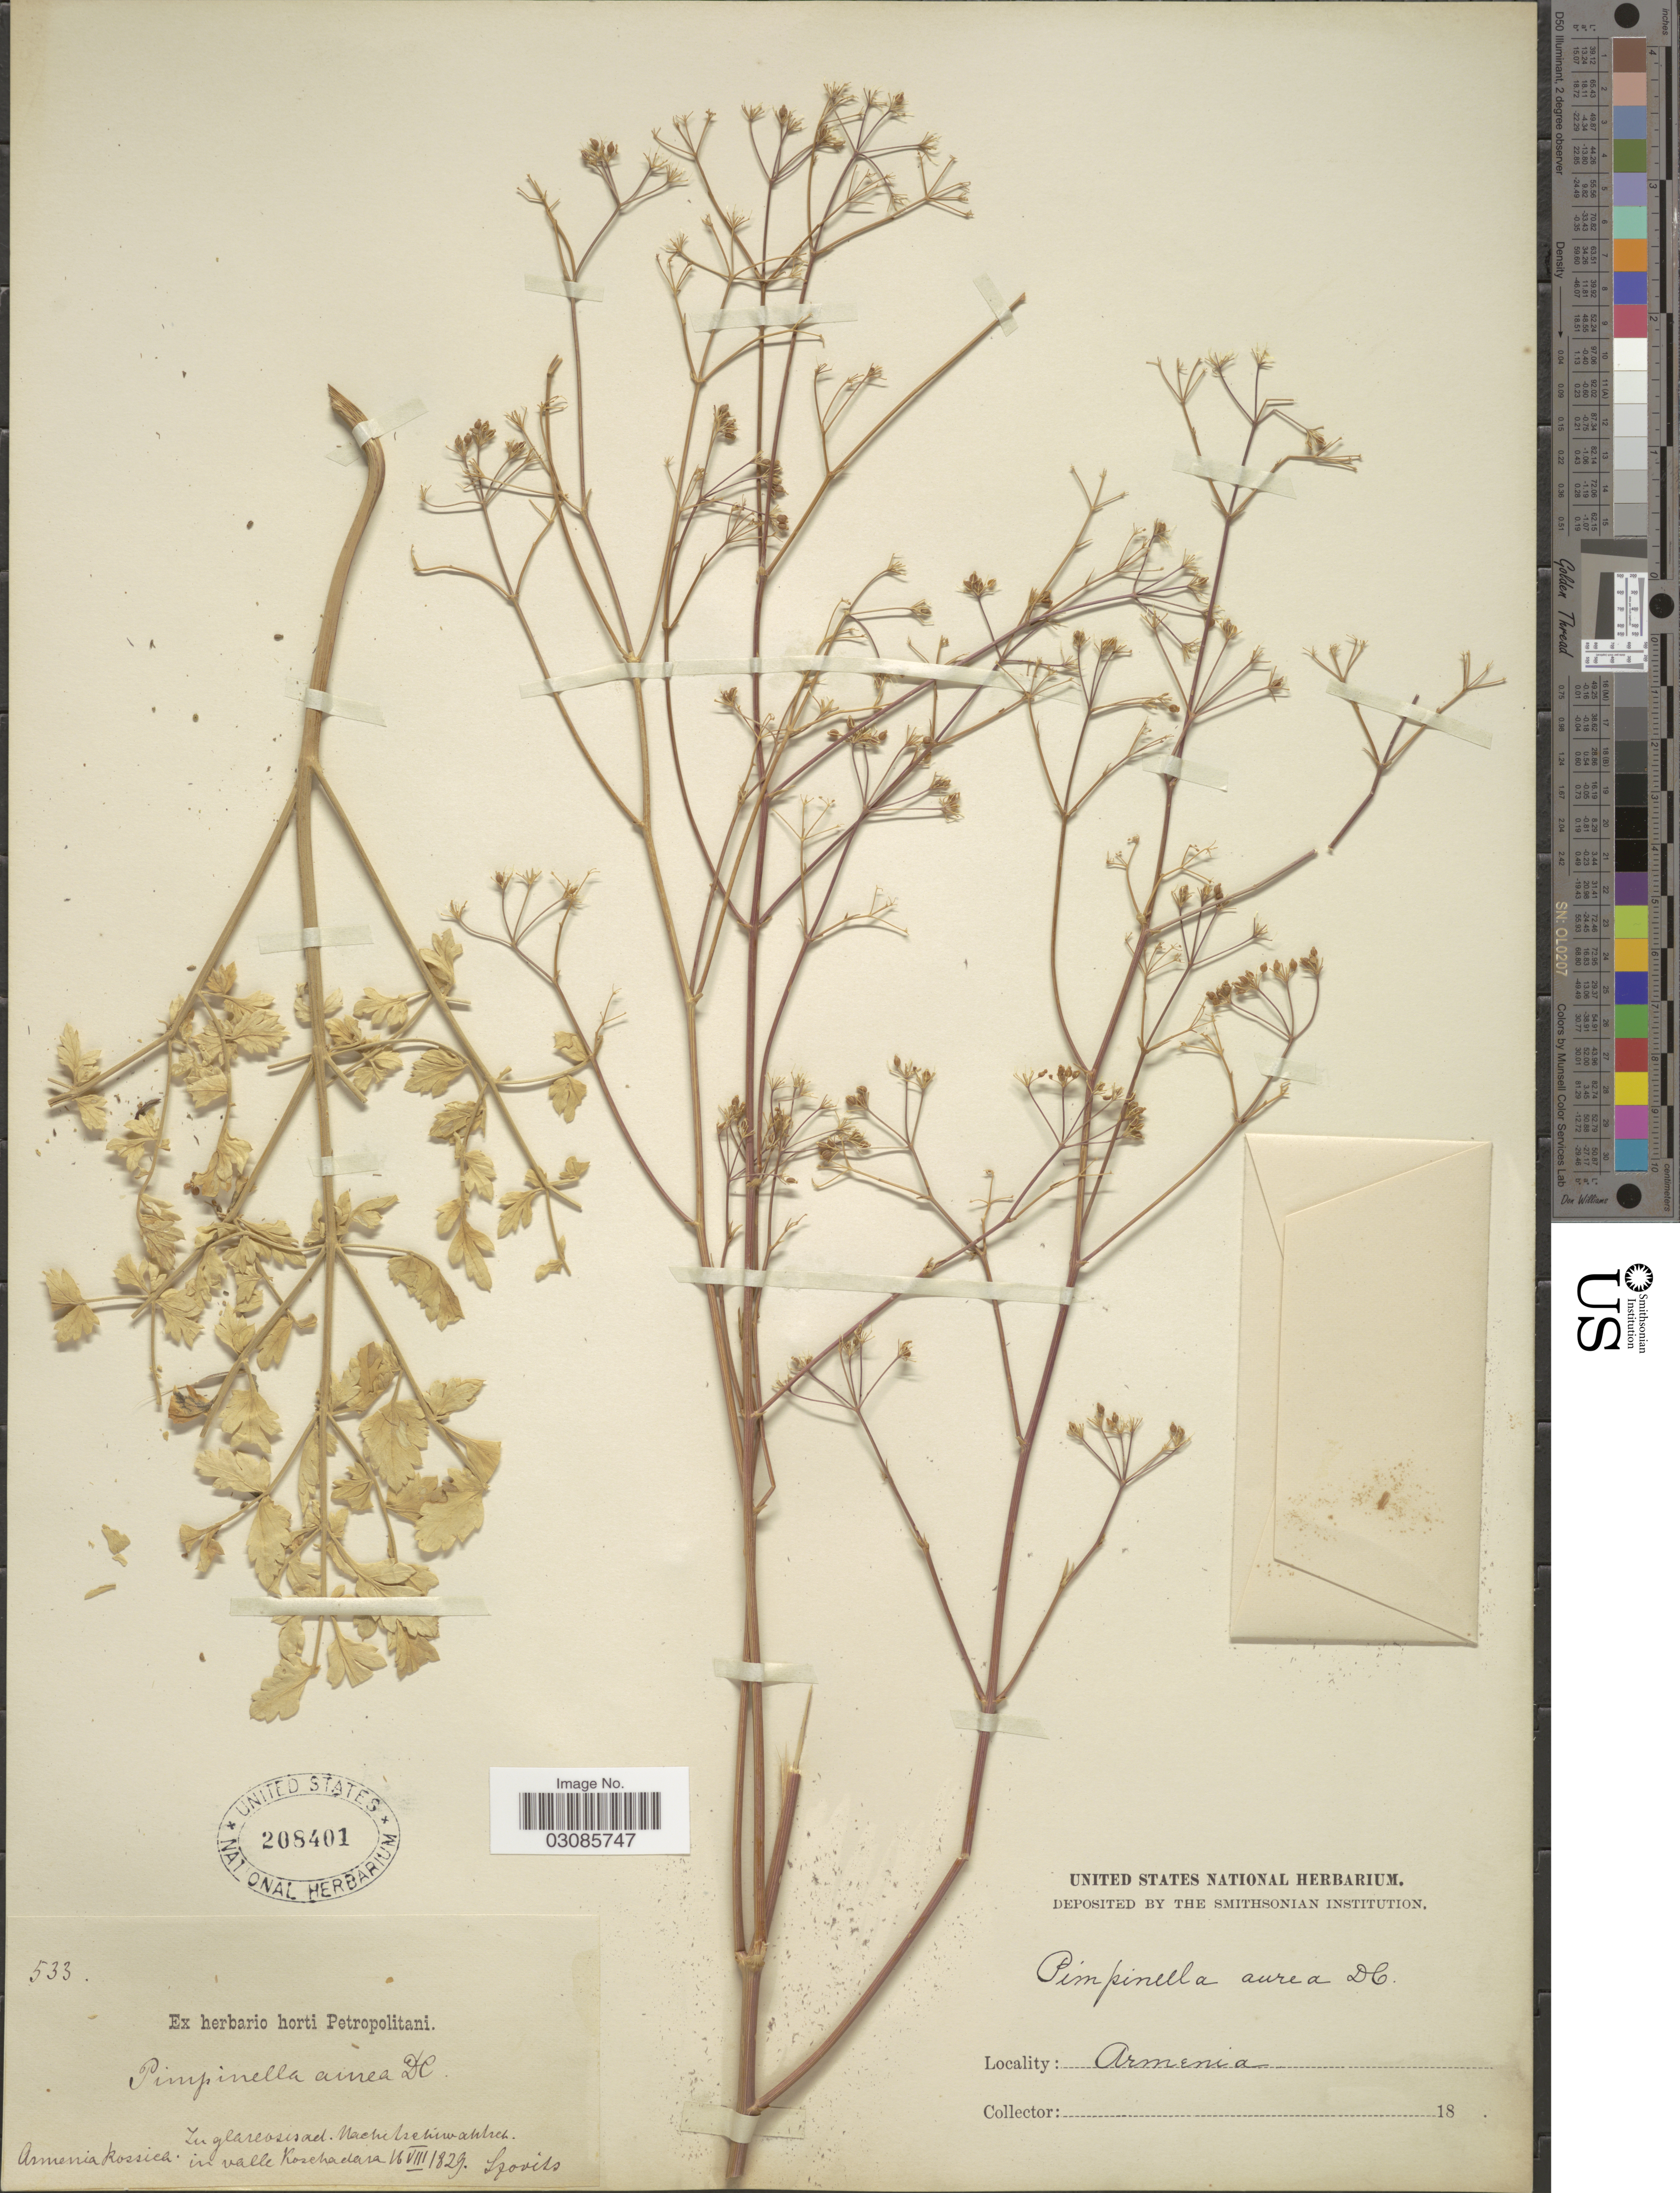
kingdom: Plantae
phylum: Tracheophyta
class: Magnoliopsida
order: Apiales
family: Apiaceae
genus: Pimpinella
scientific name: Pimpinella aurea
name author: DC.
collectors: Lzovits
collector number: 533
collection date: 1829-08-16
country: Armenia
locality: Armenia Rossica. In valle Roschadasa [interpreted].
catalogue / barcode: US 208401